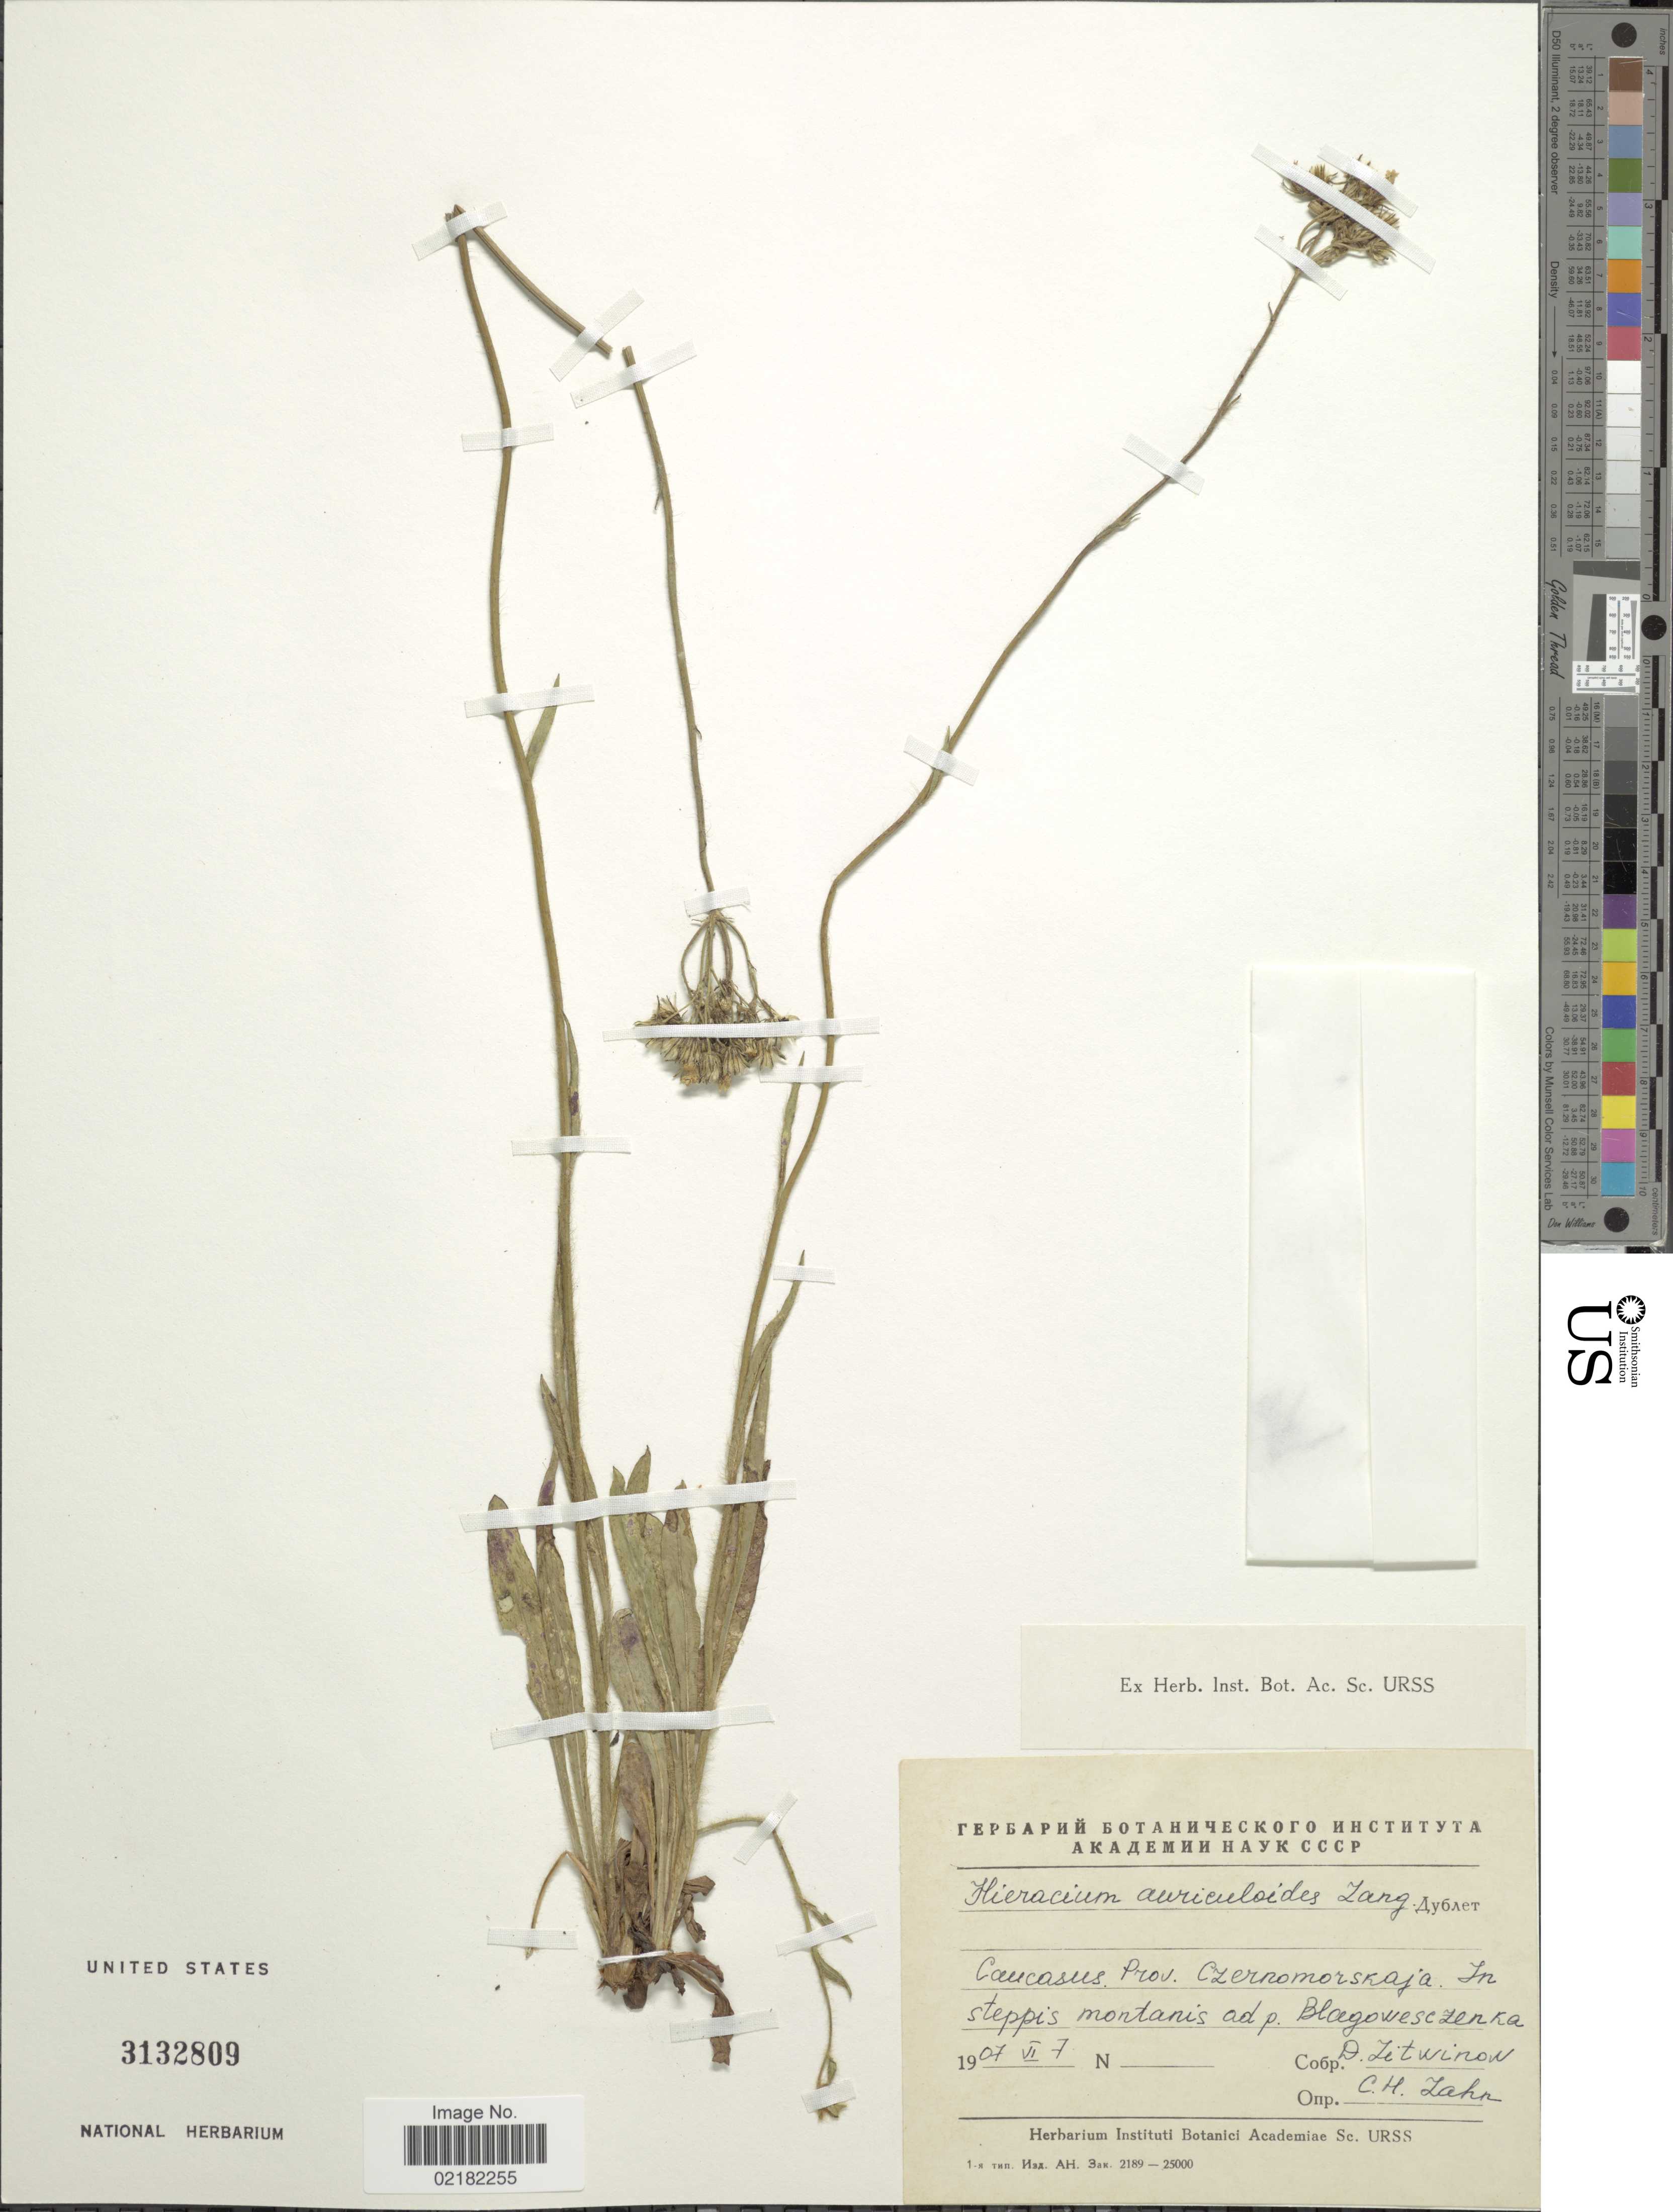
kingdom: Plantae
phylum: Tracheophyta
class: Magnoliopsida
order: Asterales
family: Asteraceae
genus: Pilosella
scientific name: Pilosella auriculoides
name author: (Láng) Arvet-Touvet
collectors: D. Litwinow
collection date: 1907-06-07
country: Russian Federation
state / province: Amur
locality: Caucasus Prov. Czerbinirskaja, in steppis montanis ad p. Blagoveshchensk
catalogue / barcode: US 3132809